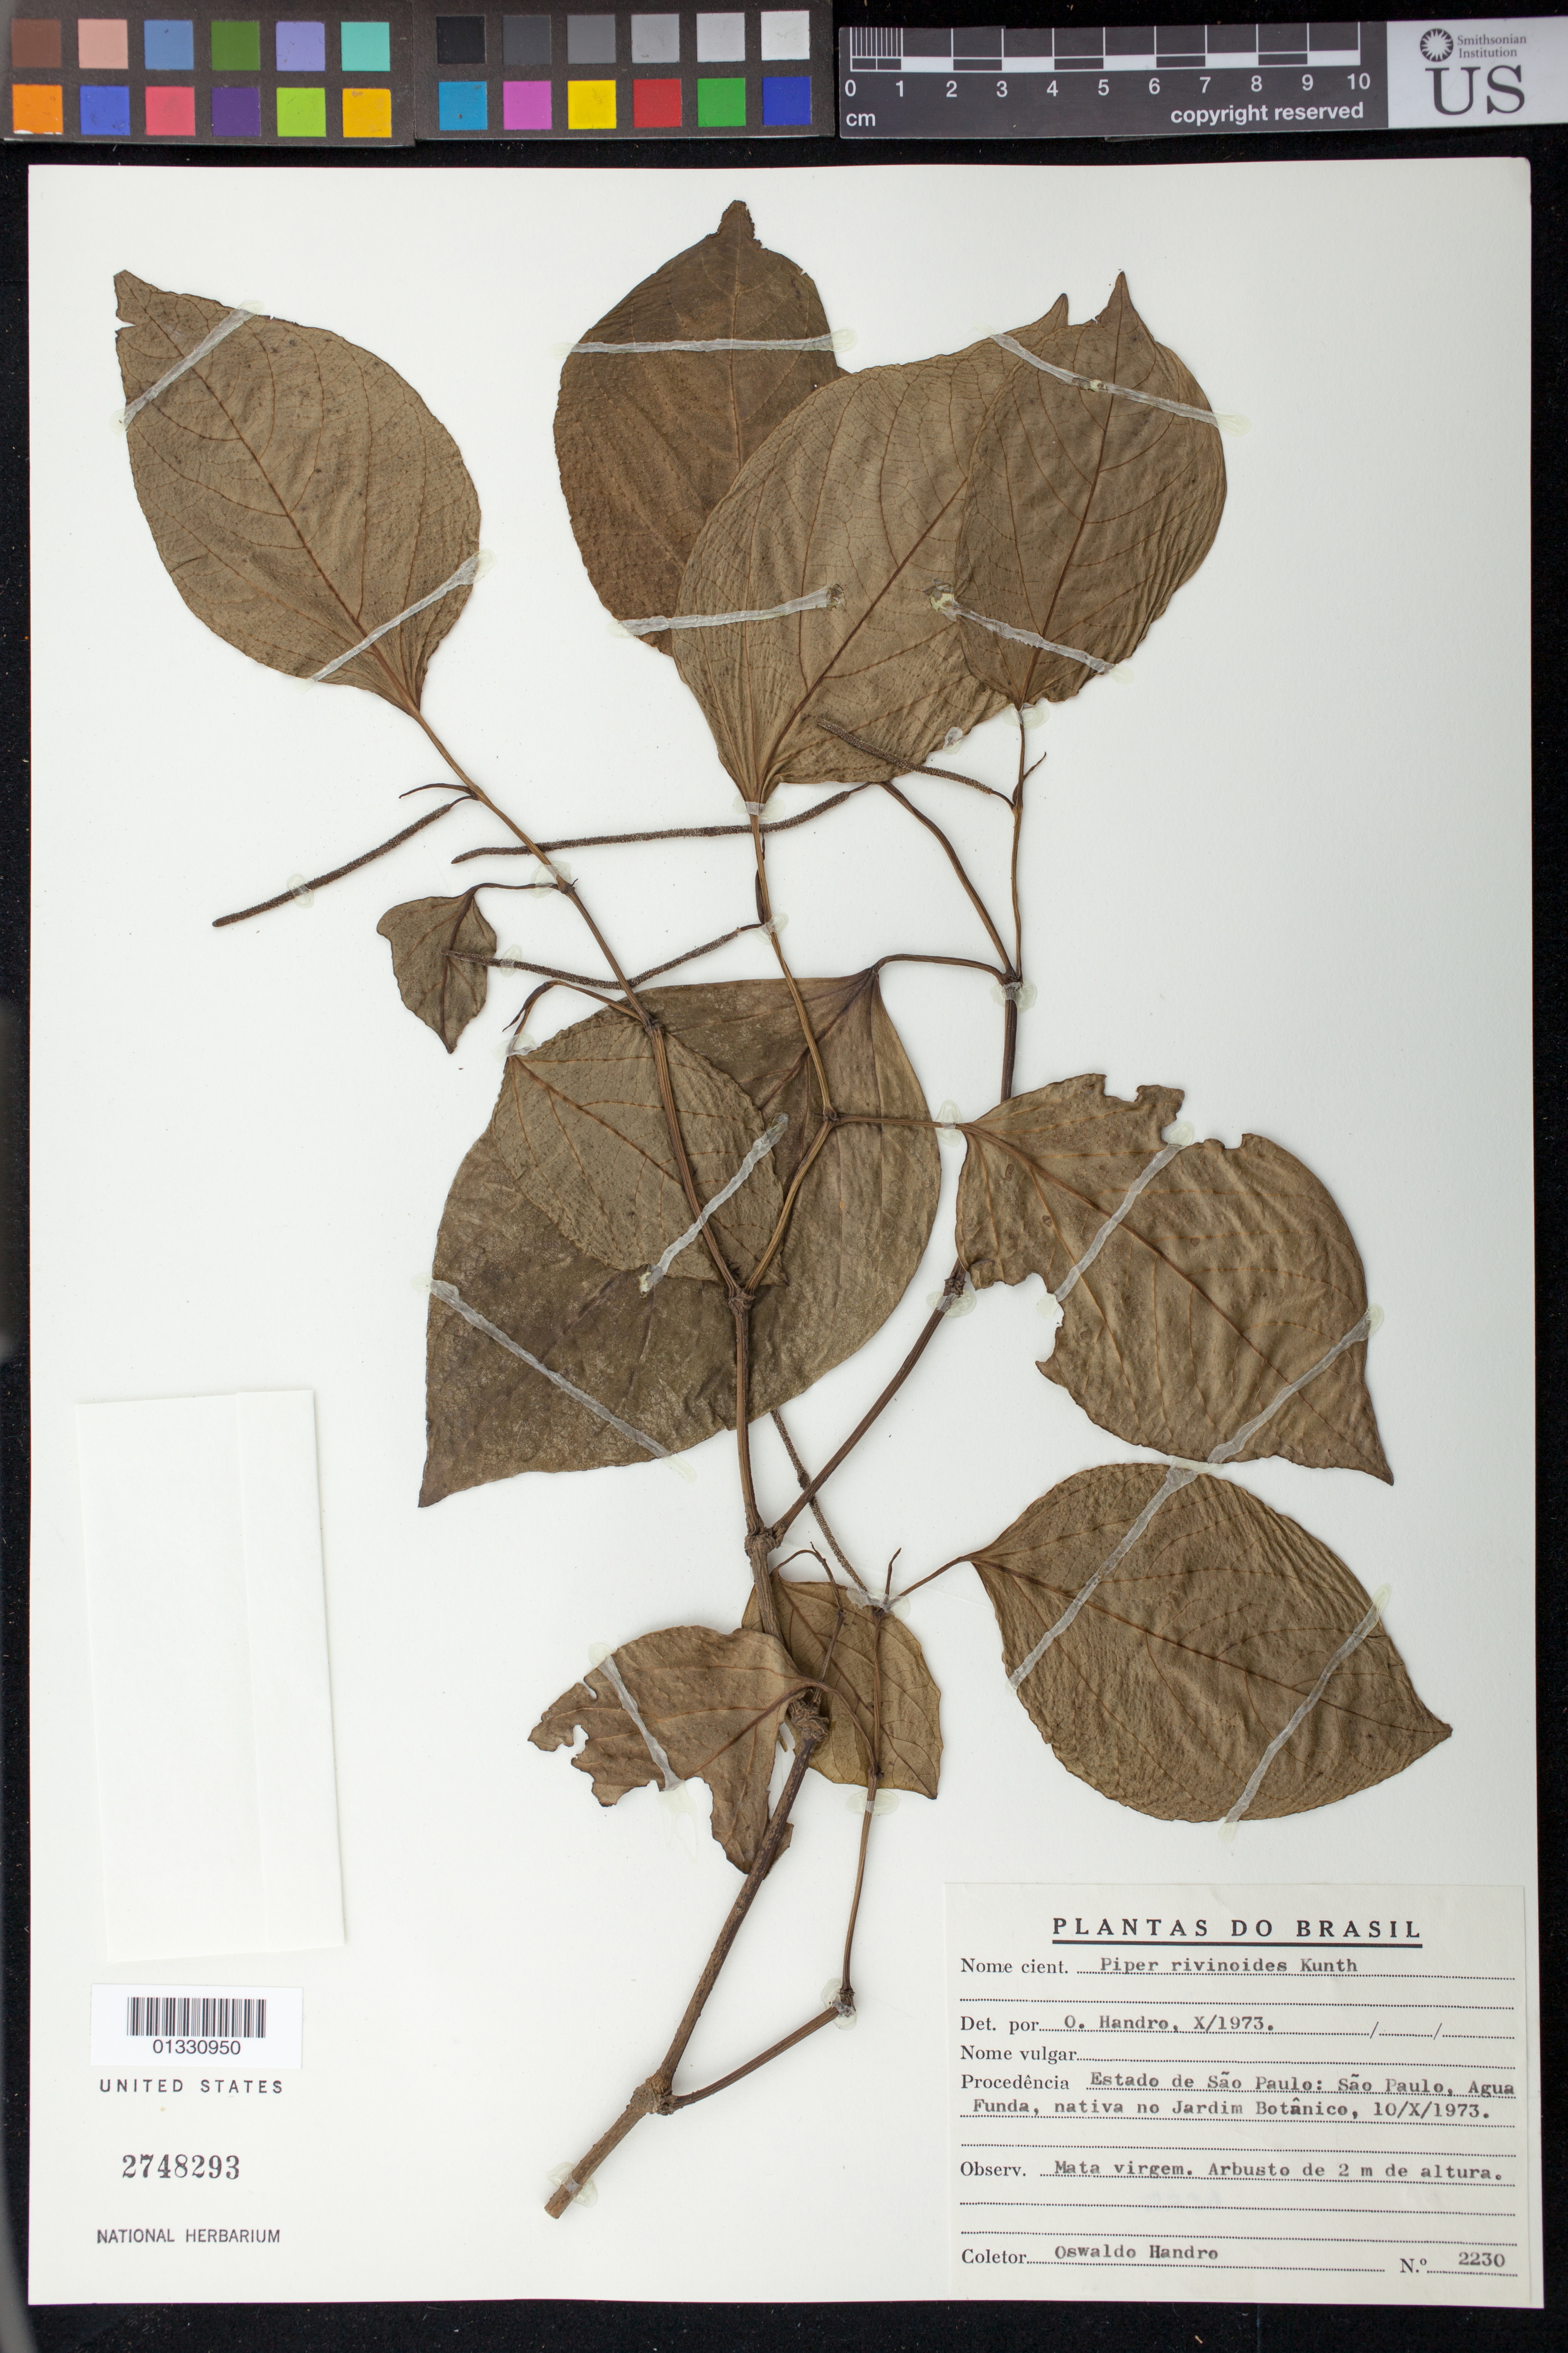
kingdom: Plantae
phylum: Tracheophyta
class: Magnoliopsida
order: Piperales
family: Piperaceae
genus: Piper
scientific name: Piper rivinoides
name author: Kunth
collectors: O. Handro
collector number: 2230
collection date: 1973-10-10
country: Brazil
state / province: São Paulo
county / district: São Paulo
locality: Agua Funda, nativa no Jardim Botânico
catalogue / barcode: US 2748293